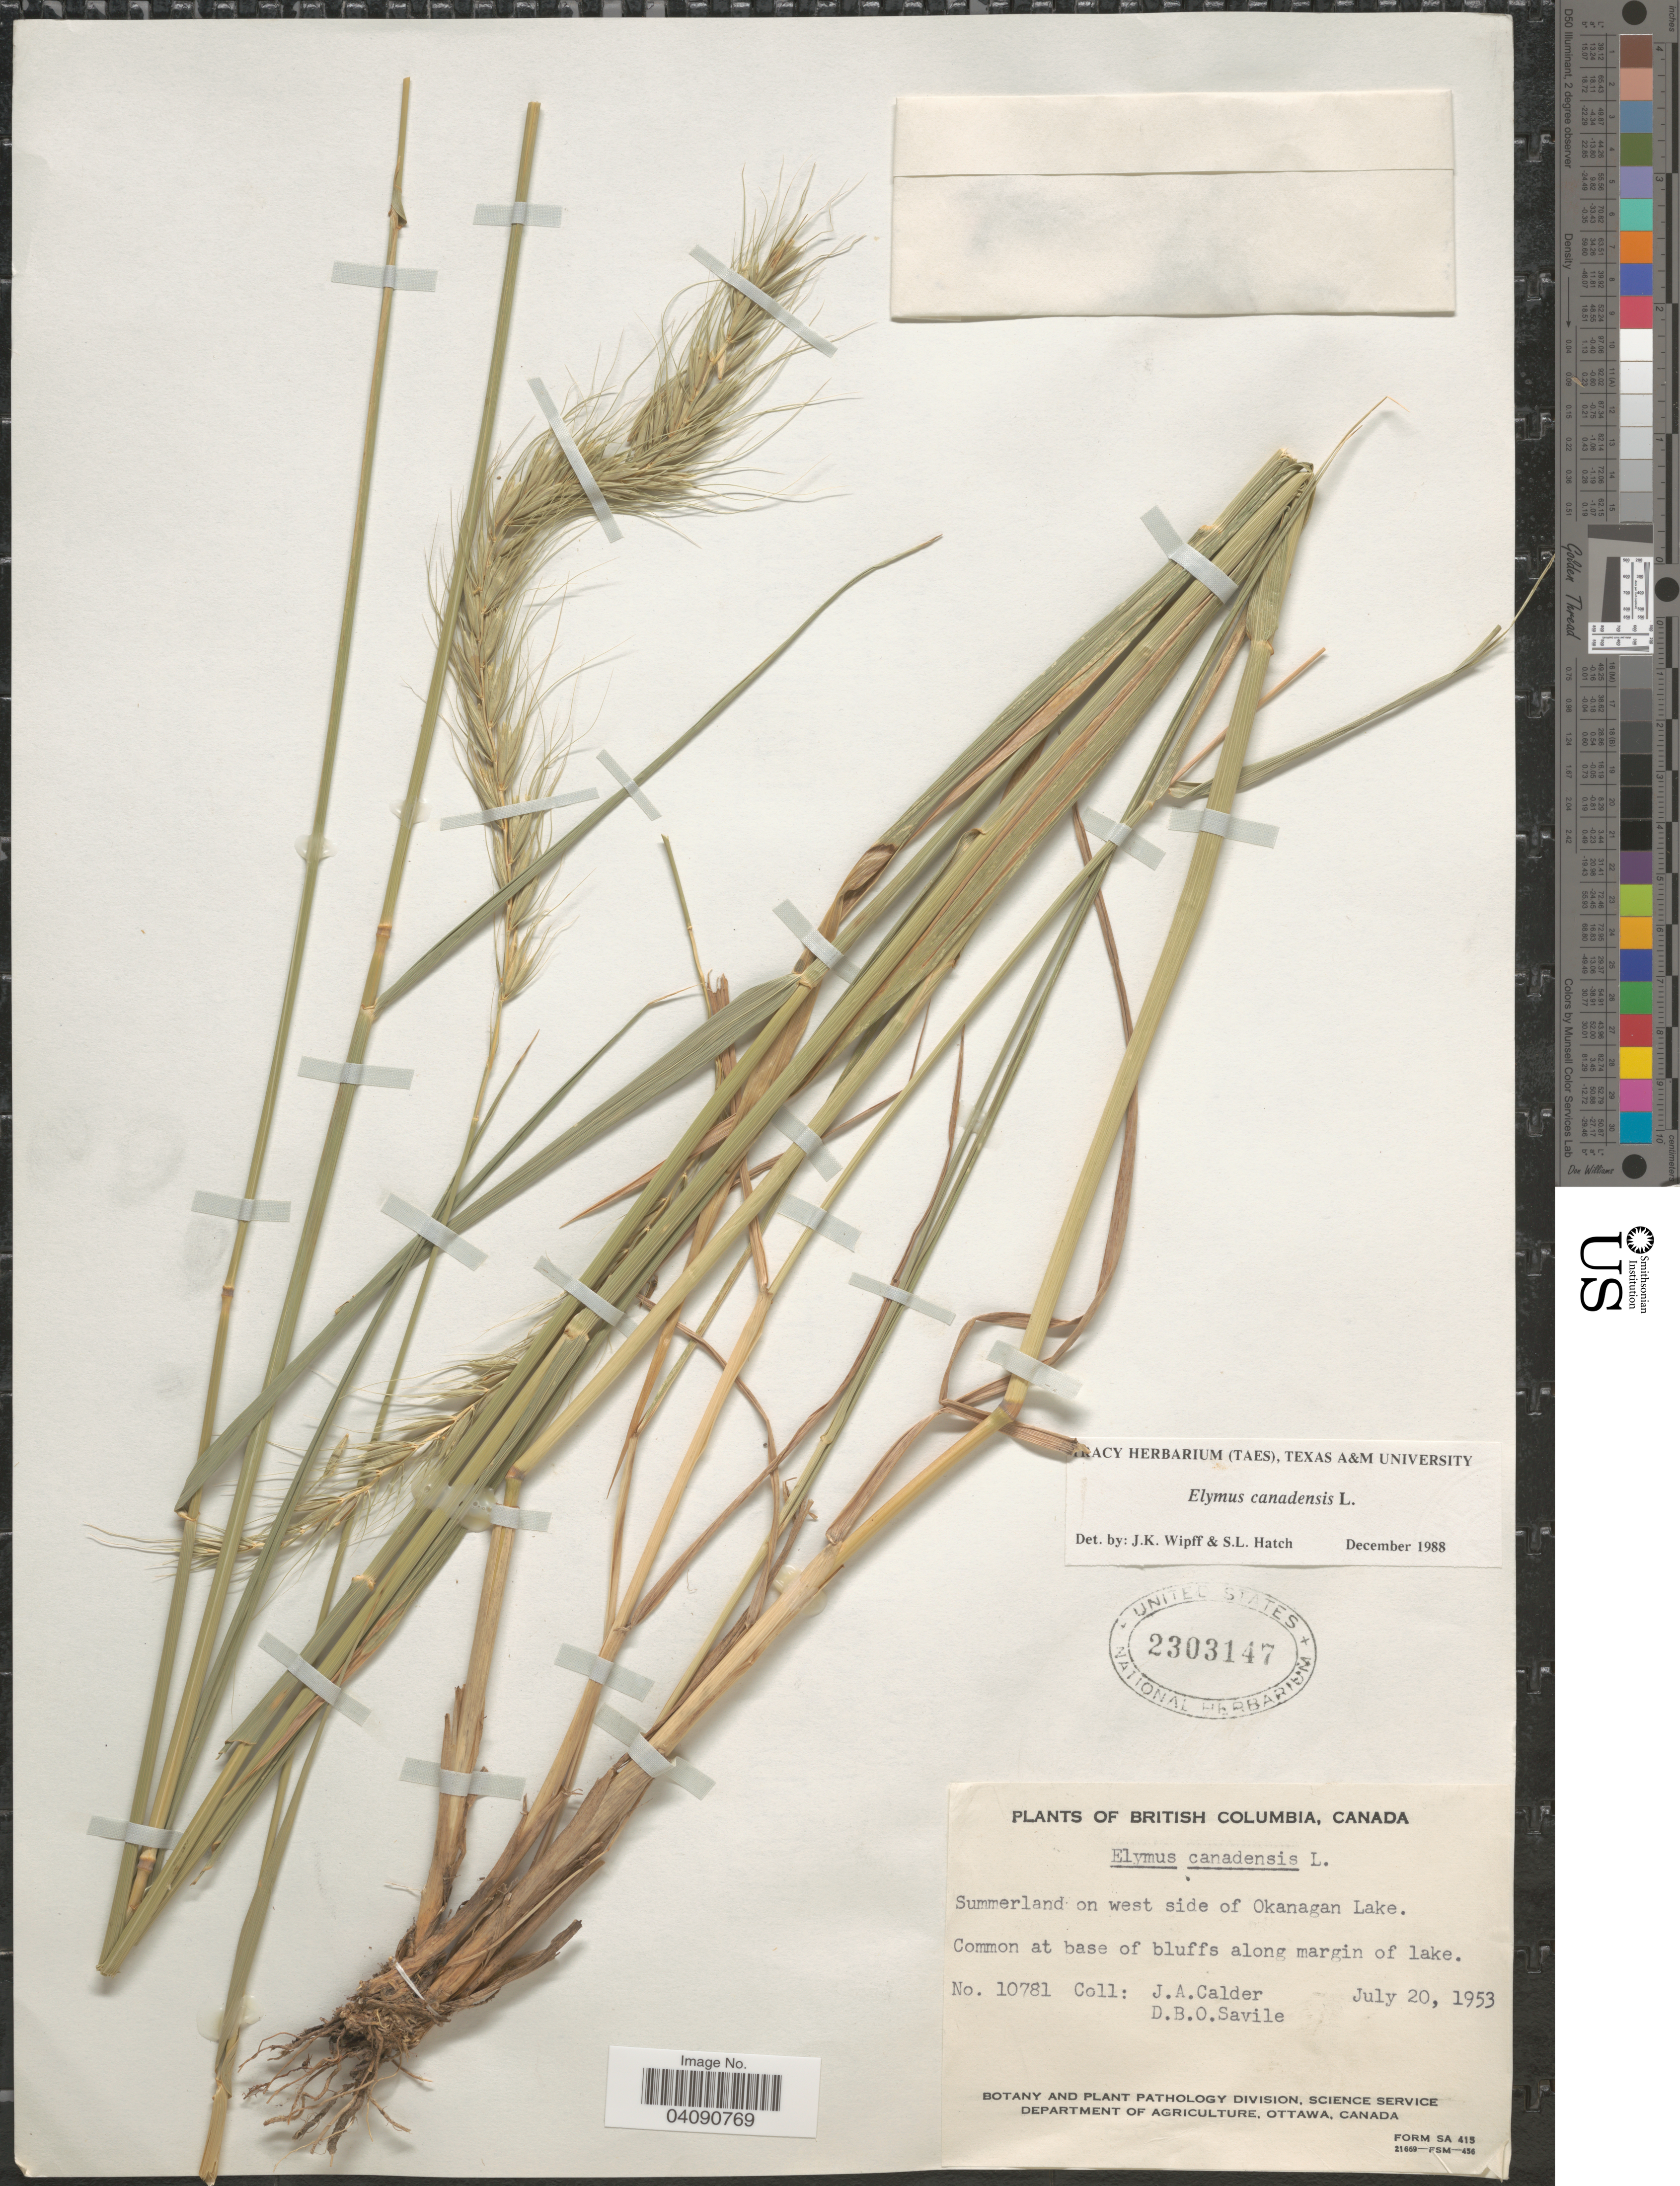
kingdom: Plantae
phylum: Tracheophyta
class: Liliopsida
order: Poales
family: Poaceae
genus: Elymus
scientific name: Elymus canadensis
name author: L.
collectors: J. A. Calder & D. Savile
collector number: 10781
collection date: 1953-07-20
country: Canada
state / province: British Columbia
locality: Summerland on west side of Okanagan Lake. Common at base of bluffs along margin of lake.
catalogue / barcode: US 2303147